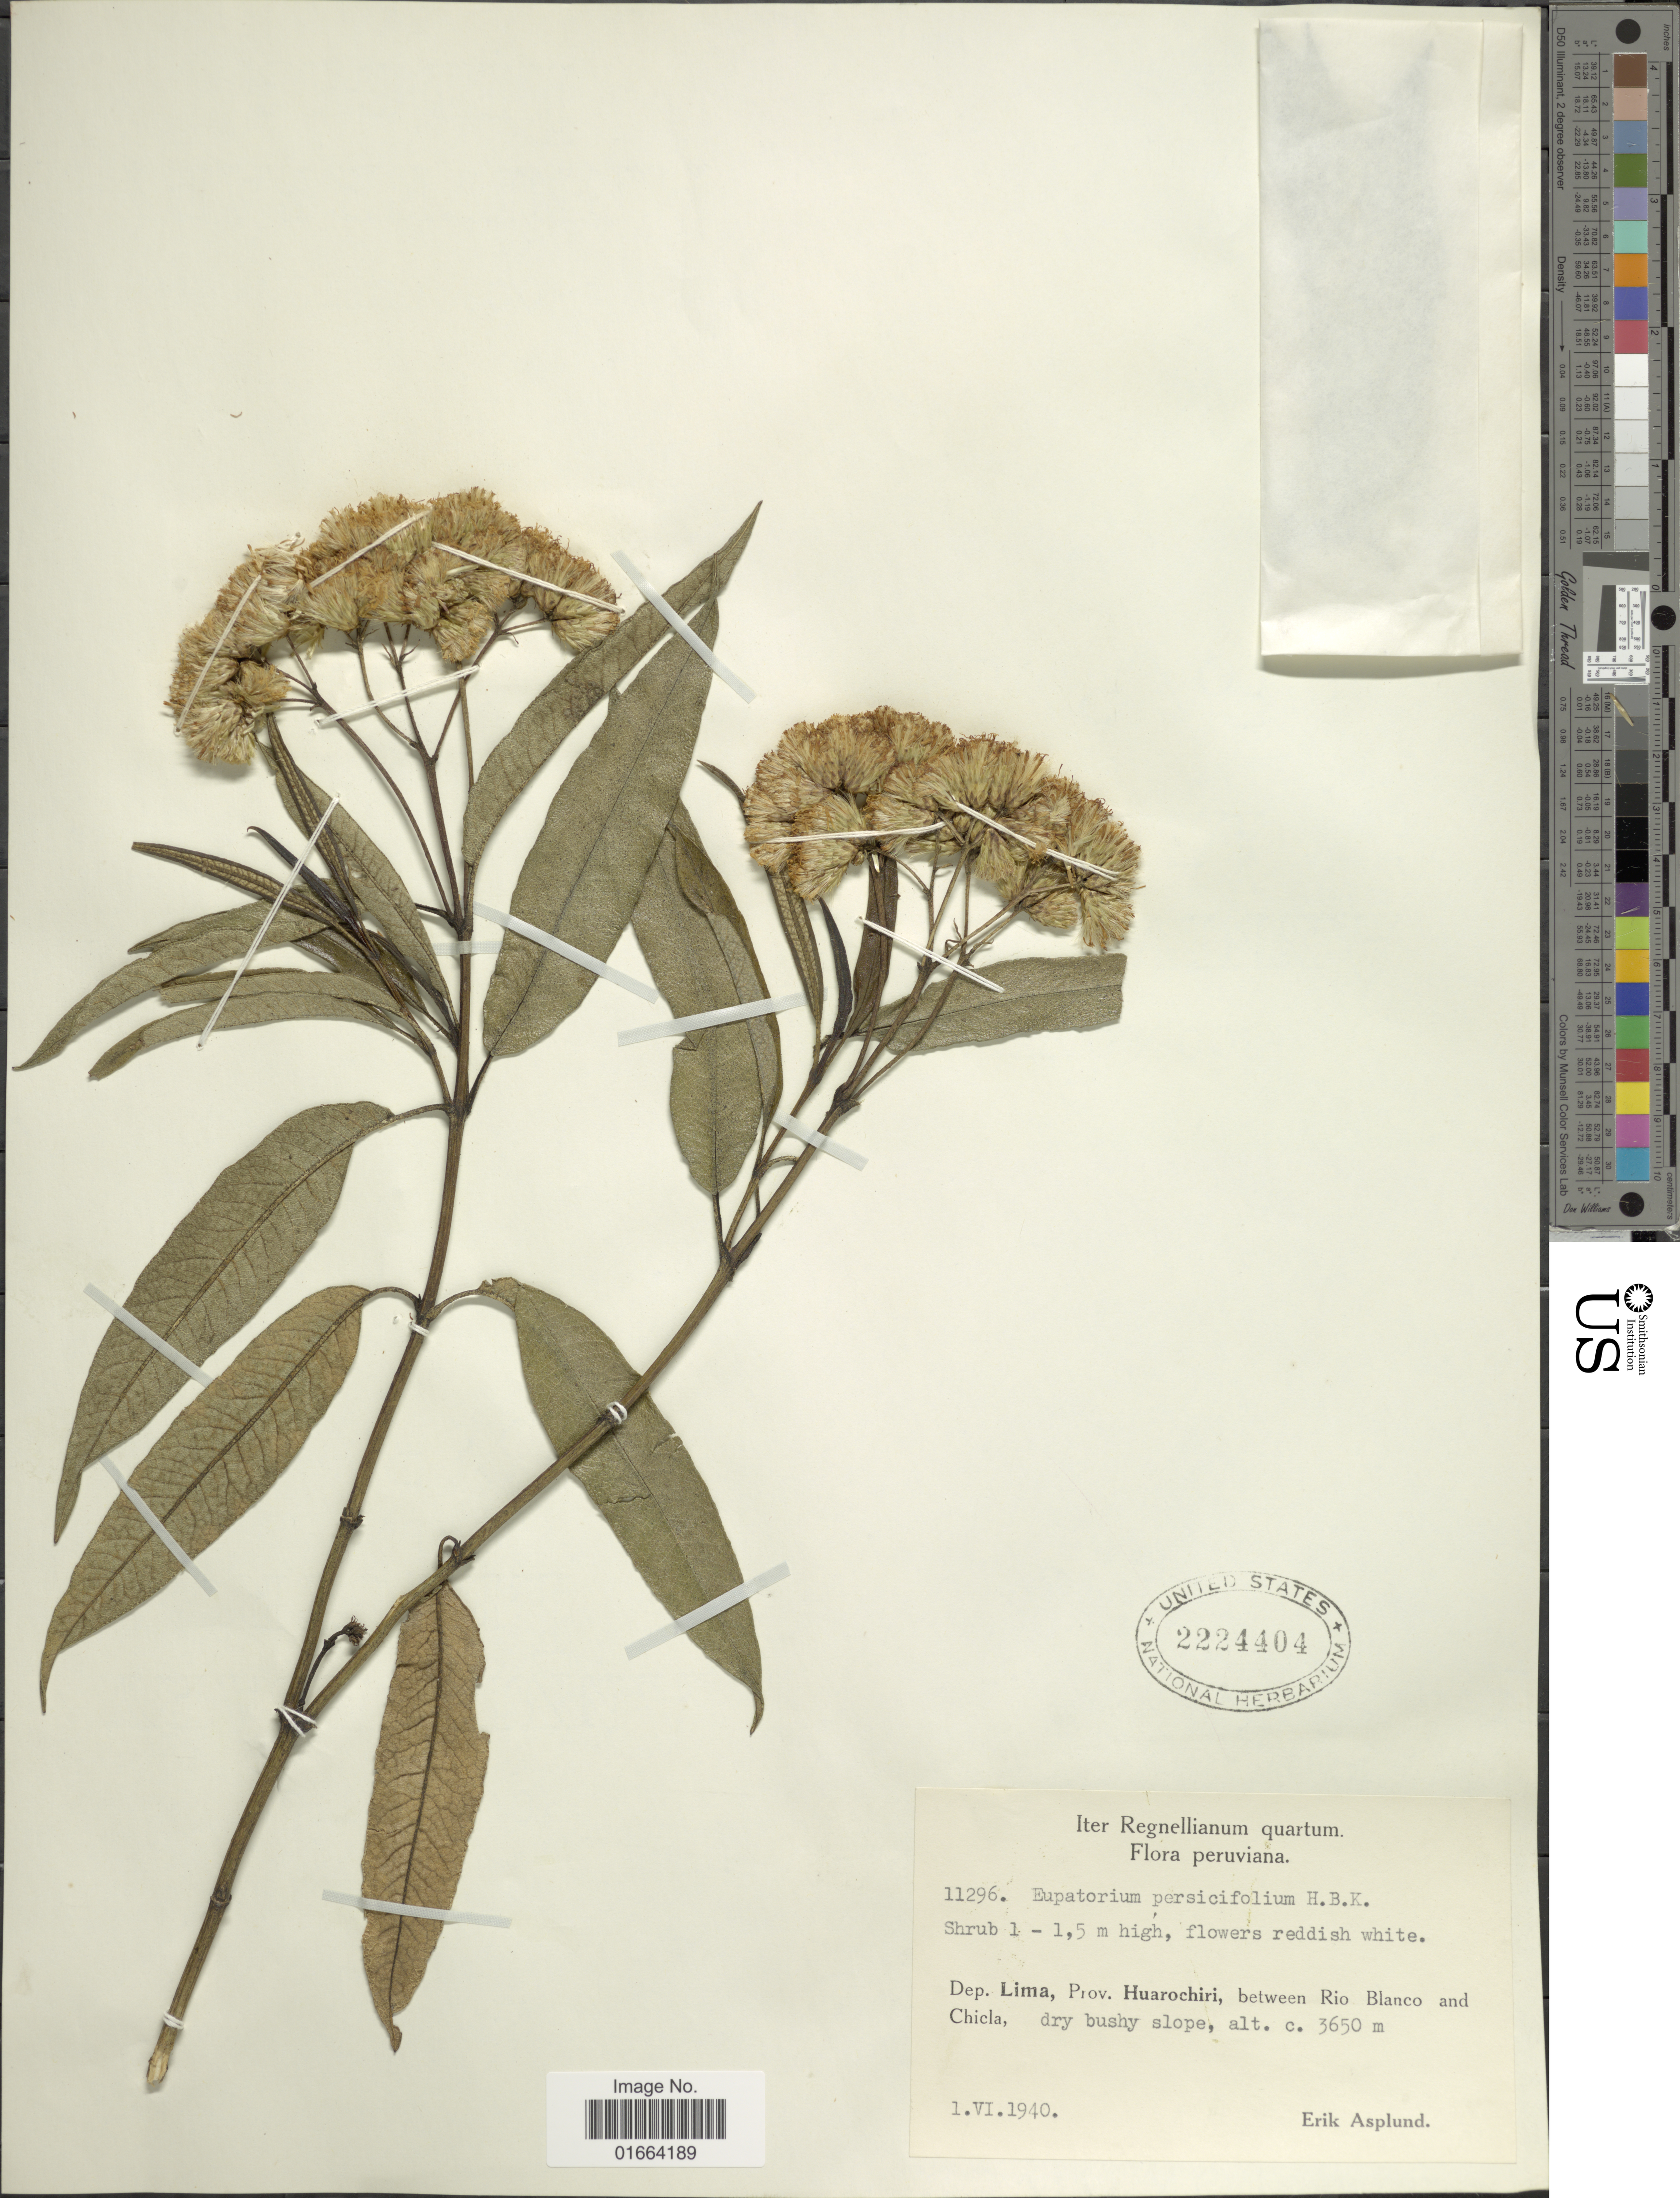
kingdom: Plantae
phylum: Tracheophyta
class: Magnoliopsida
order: Asterales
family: Asteraceae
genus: Aristeguietia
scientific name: Aristeguietia discolor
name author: (DC.) R.M. King & H. Rob.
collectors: E. Asplund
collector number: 11296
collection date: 1940-06-01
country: Peru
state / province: Lima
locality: Prov. Huarochiri, between Rio Blanco and Chicla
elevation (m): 3650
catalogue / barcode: US 2224404